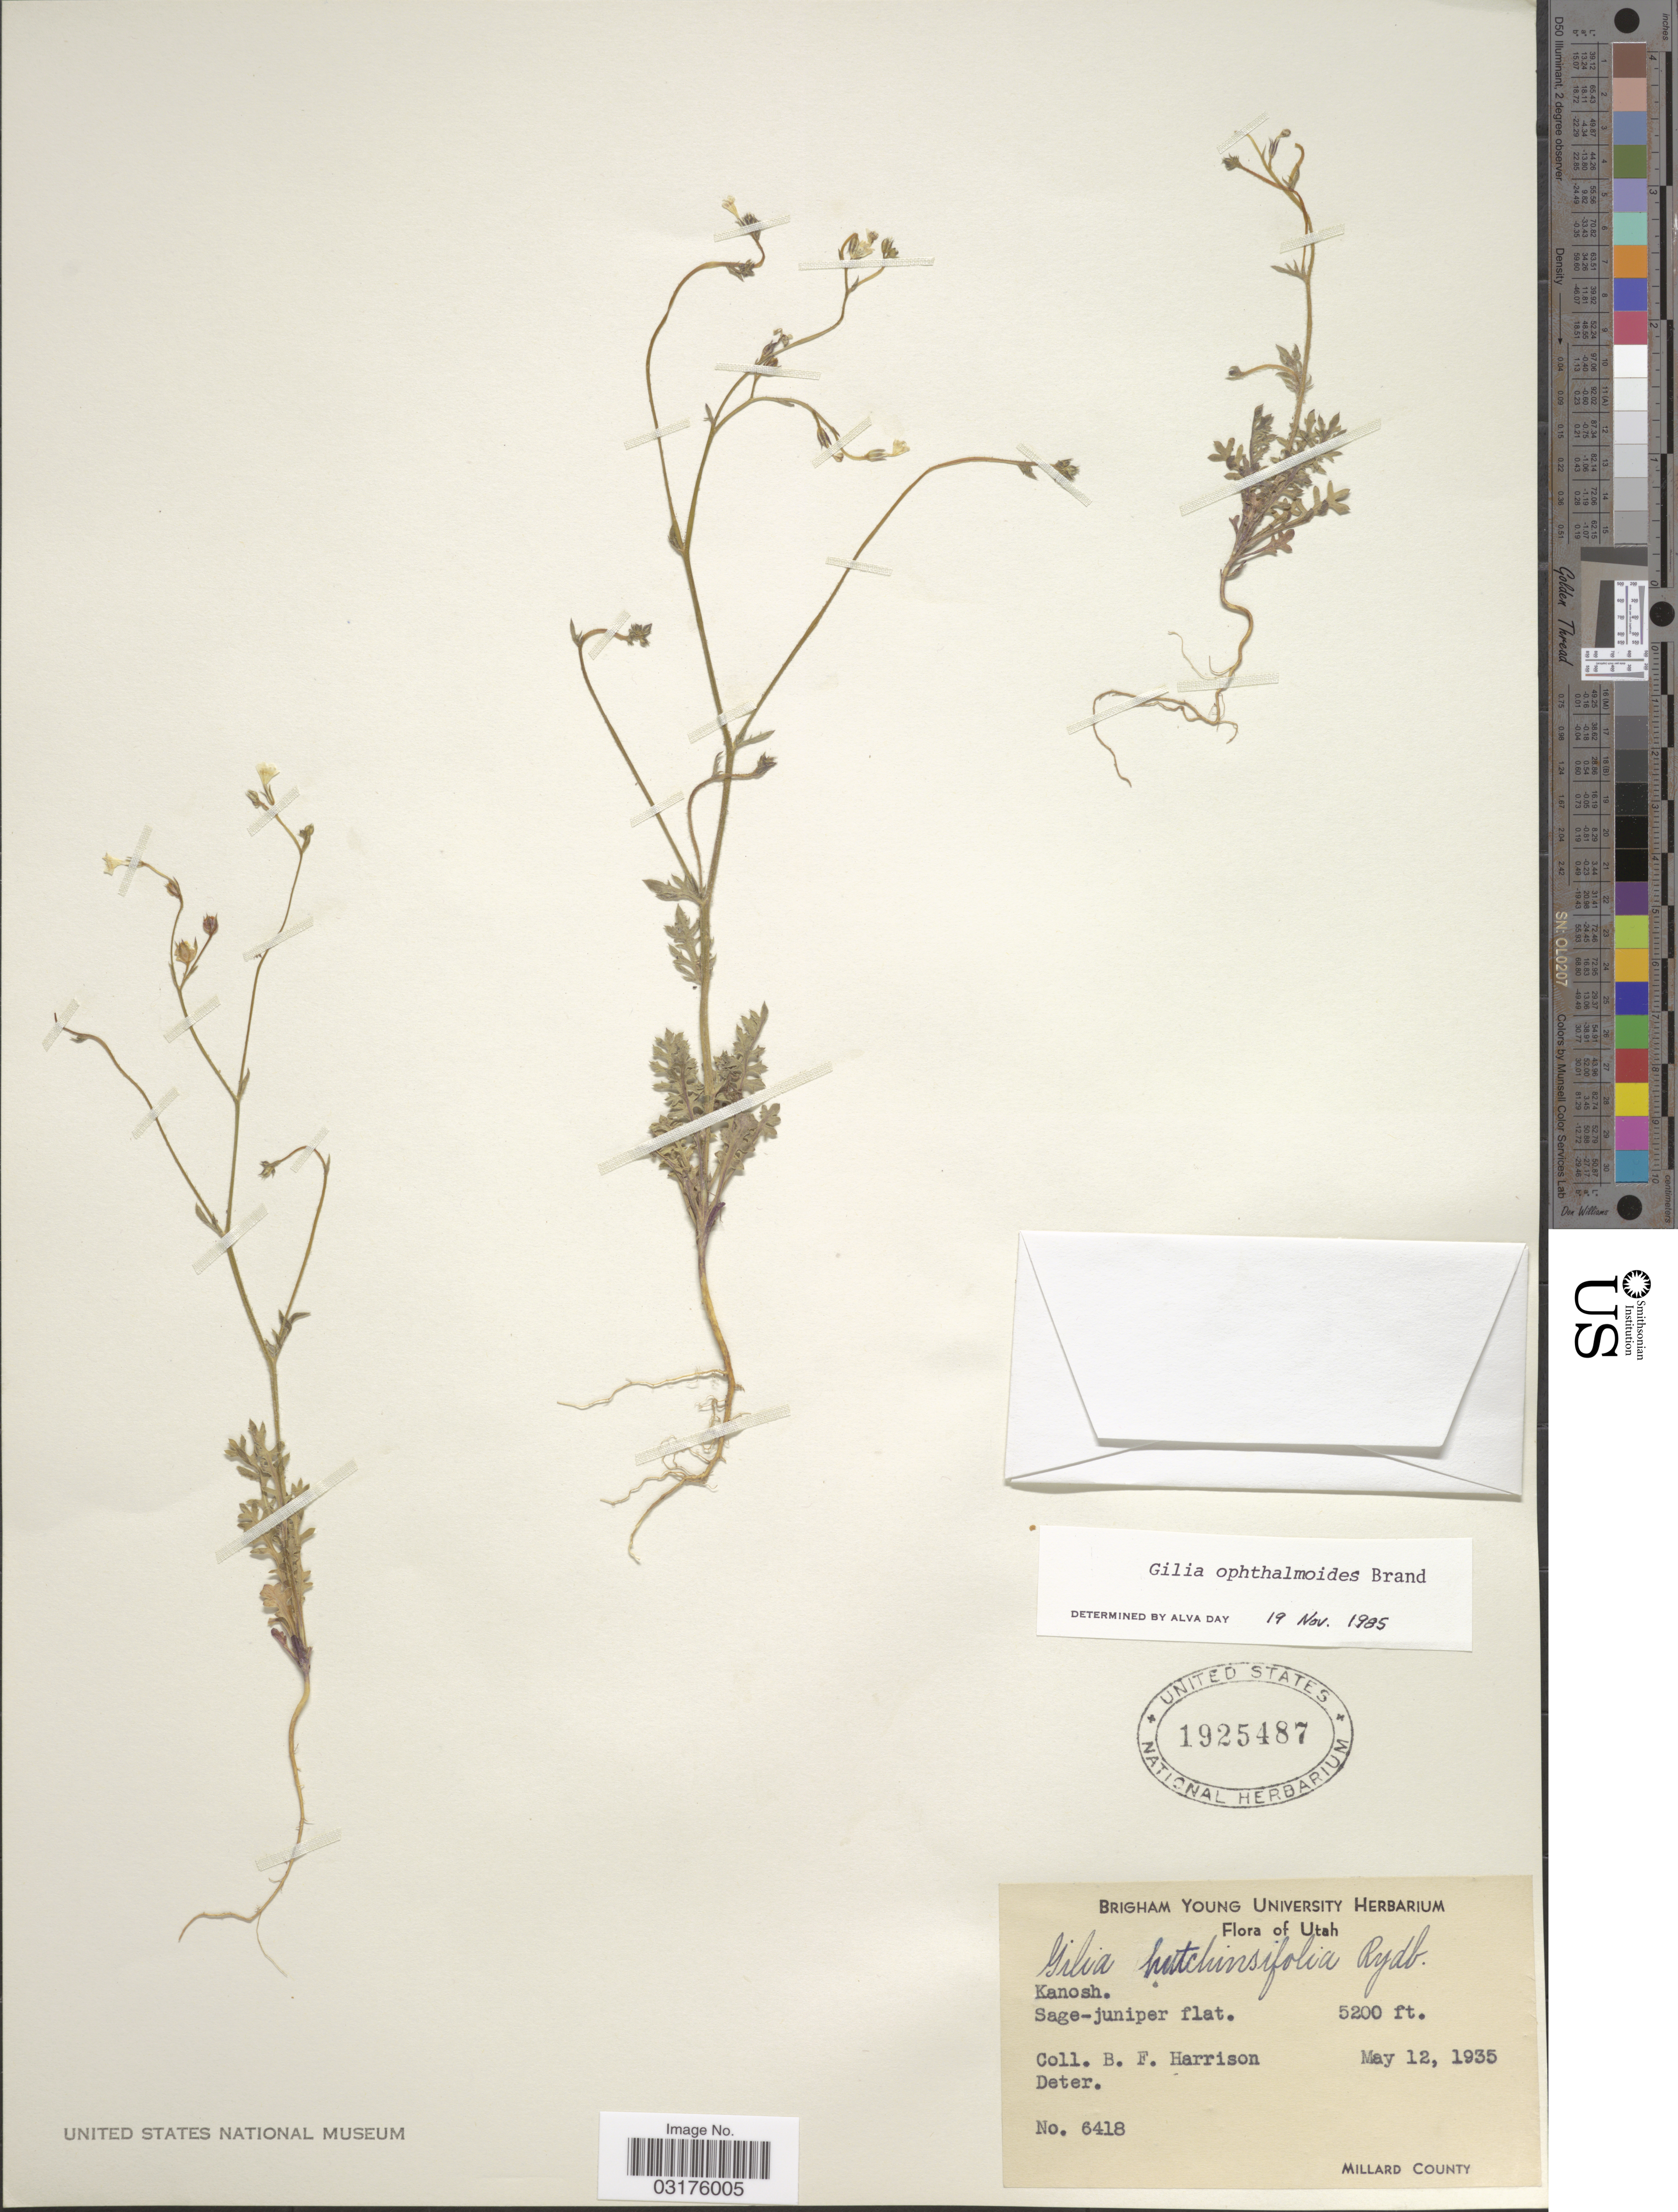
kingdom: Plantae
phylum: Tracheophyta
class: Magnoliopsida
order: Ericales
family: Polemoniaceae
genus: Gilia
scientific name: Gilia ophthalmoides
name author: Brand in Engl.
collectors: B. F. Harrison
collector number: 6418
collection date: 1935-05-12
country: United States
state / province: Utah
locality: Kanosh. Sage-juniper flat.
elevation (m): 1585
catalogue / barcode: US 1925487